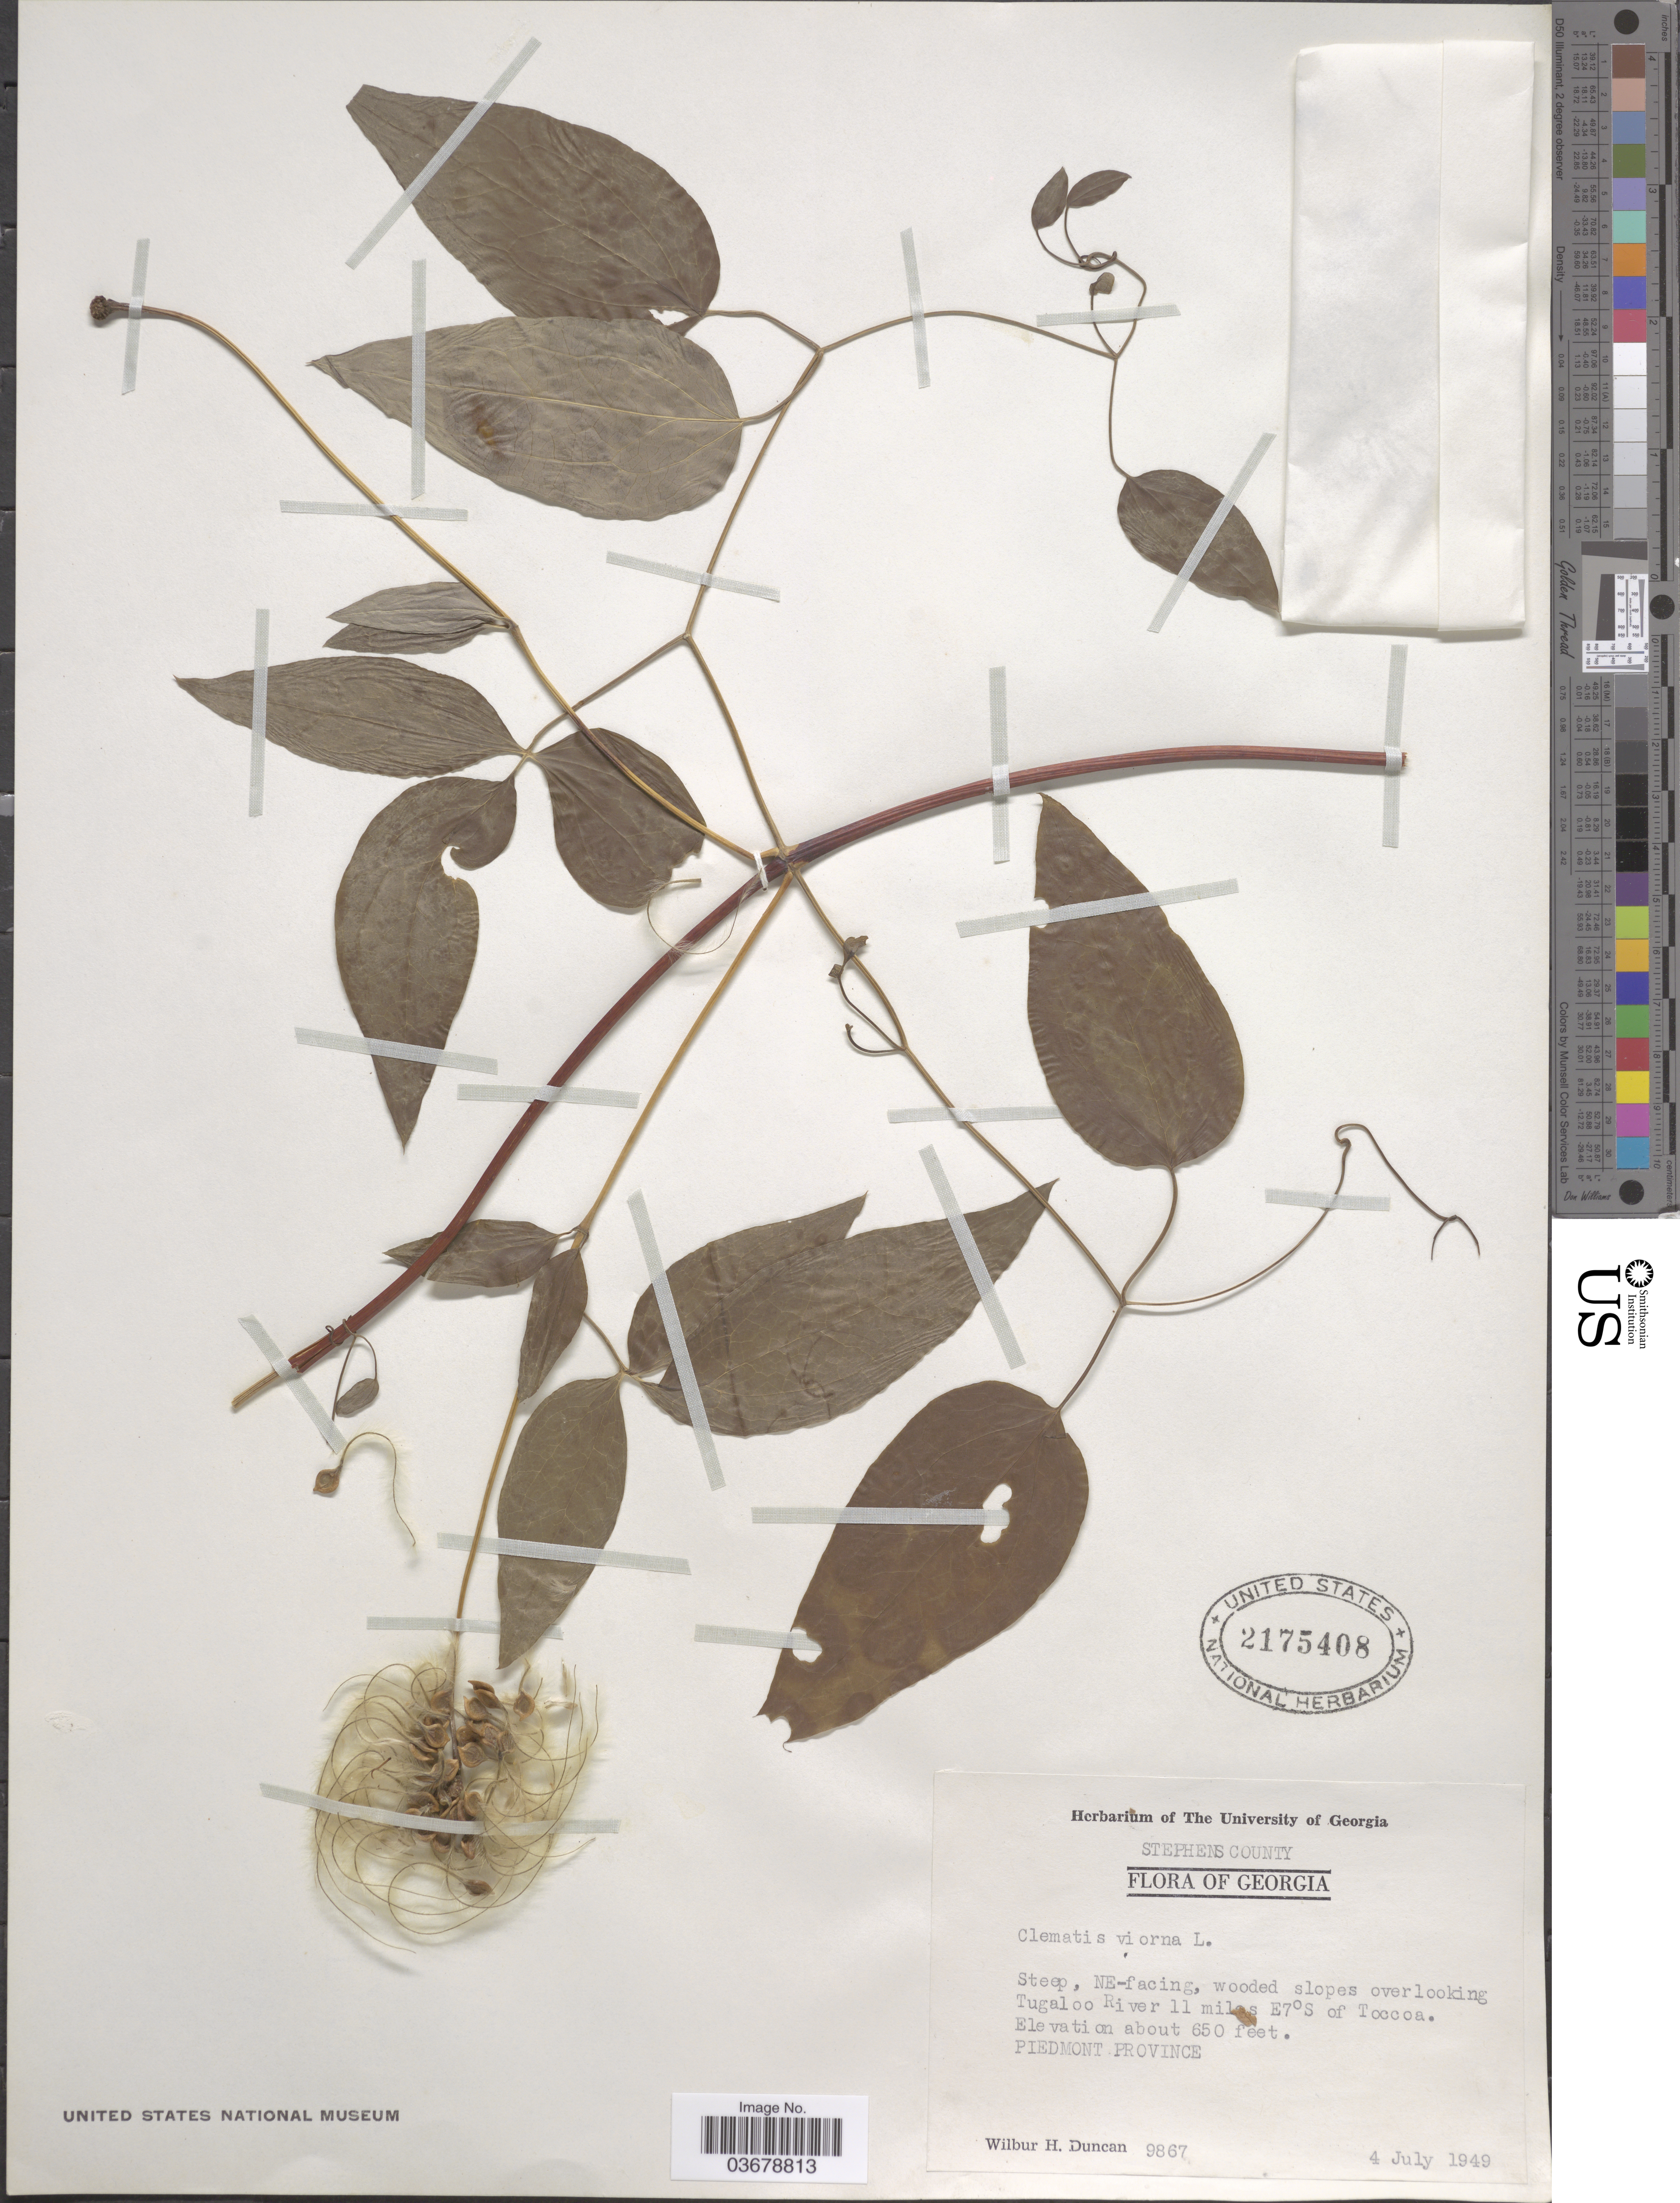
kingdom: Plantae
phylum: Tracheophyta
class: Magnoliopsida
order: Ranunculales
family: Ranunculaceae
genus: Clematis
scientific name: Clematis viorna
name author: L.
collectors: W. H. Duncan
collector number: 9867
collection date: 1949-07-04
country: United States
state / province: Georgia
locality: Stephens County. NE-facing, wooded slopes overlooking Tugaloo River 11 miles E7°S of Toccoa. Piedmont Province.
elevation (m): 198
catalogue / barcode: US 2175408